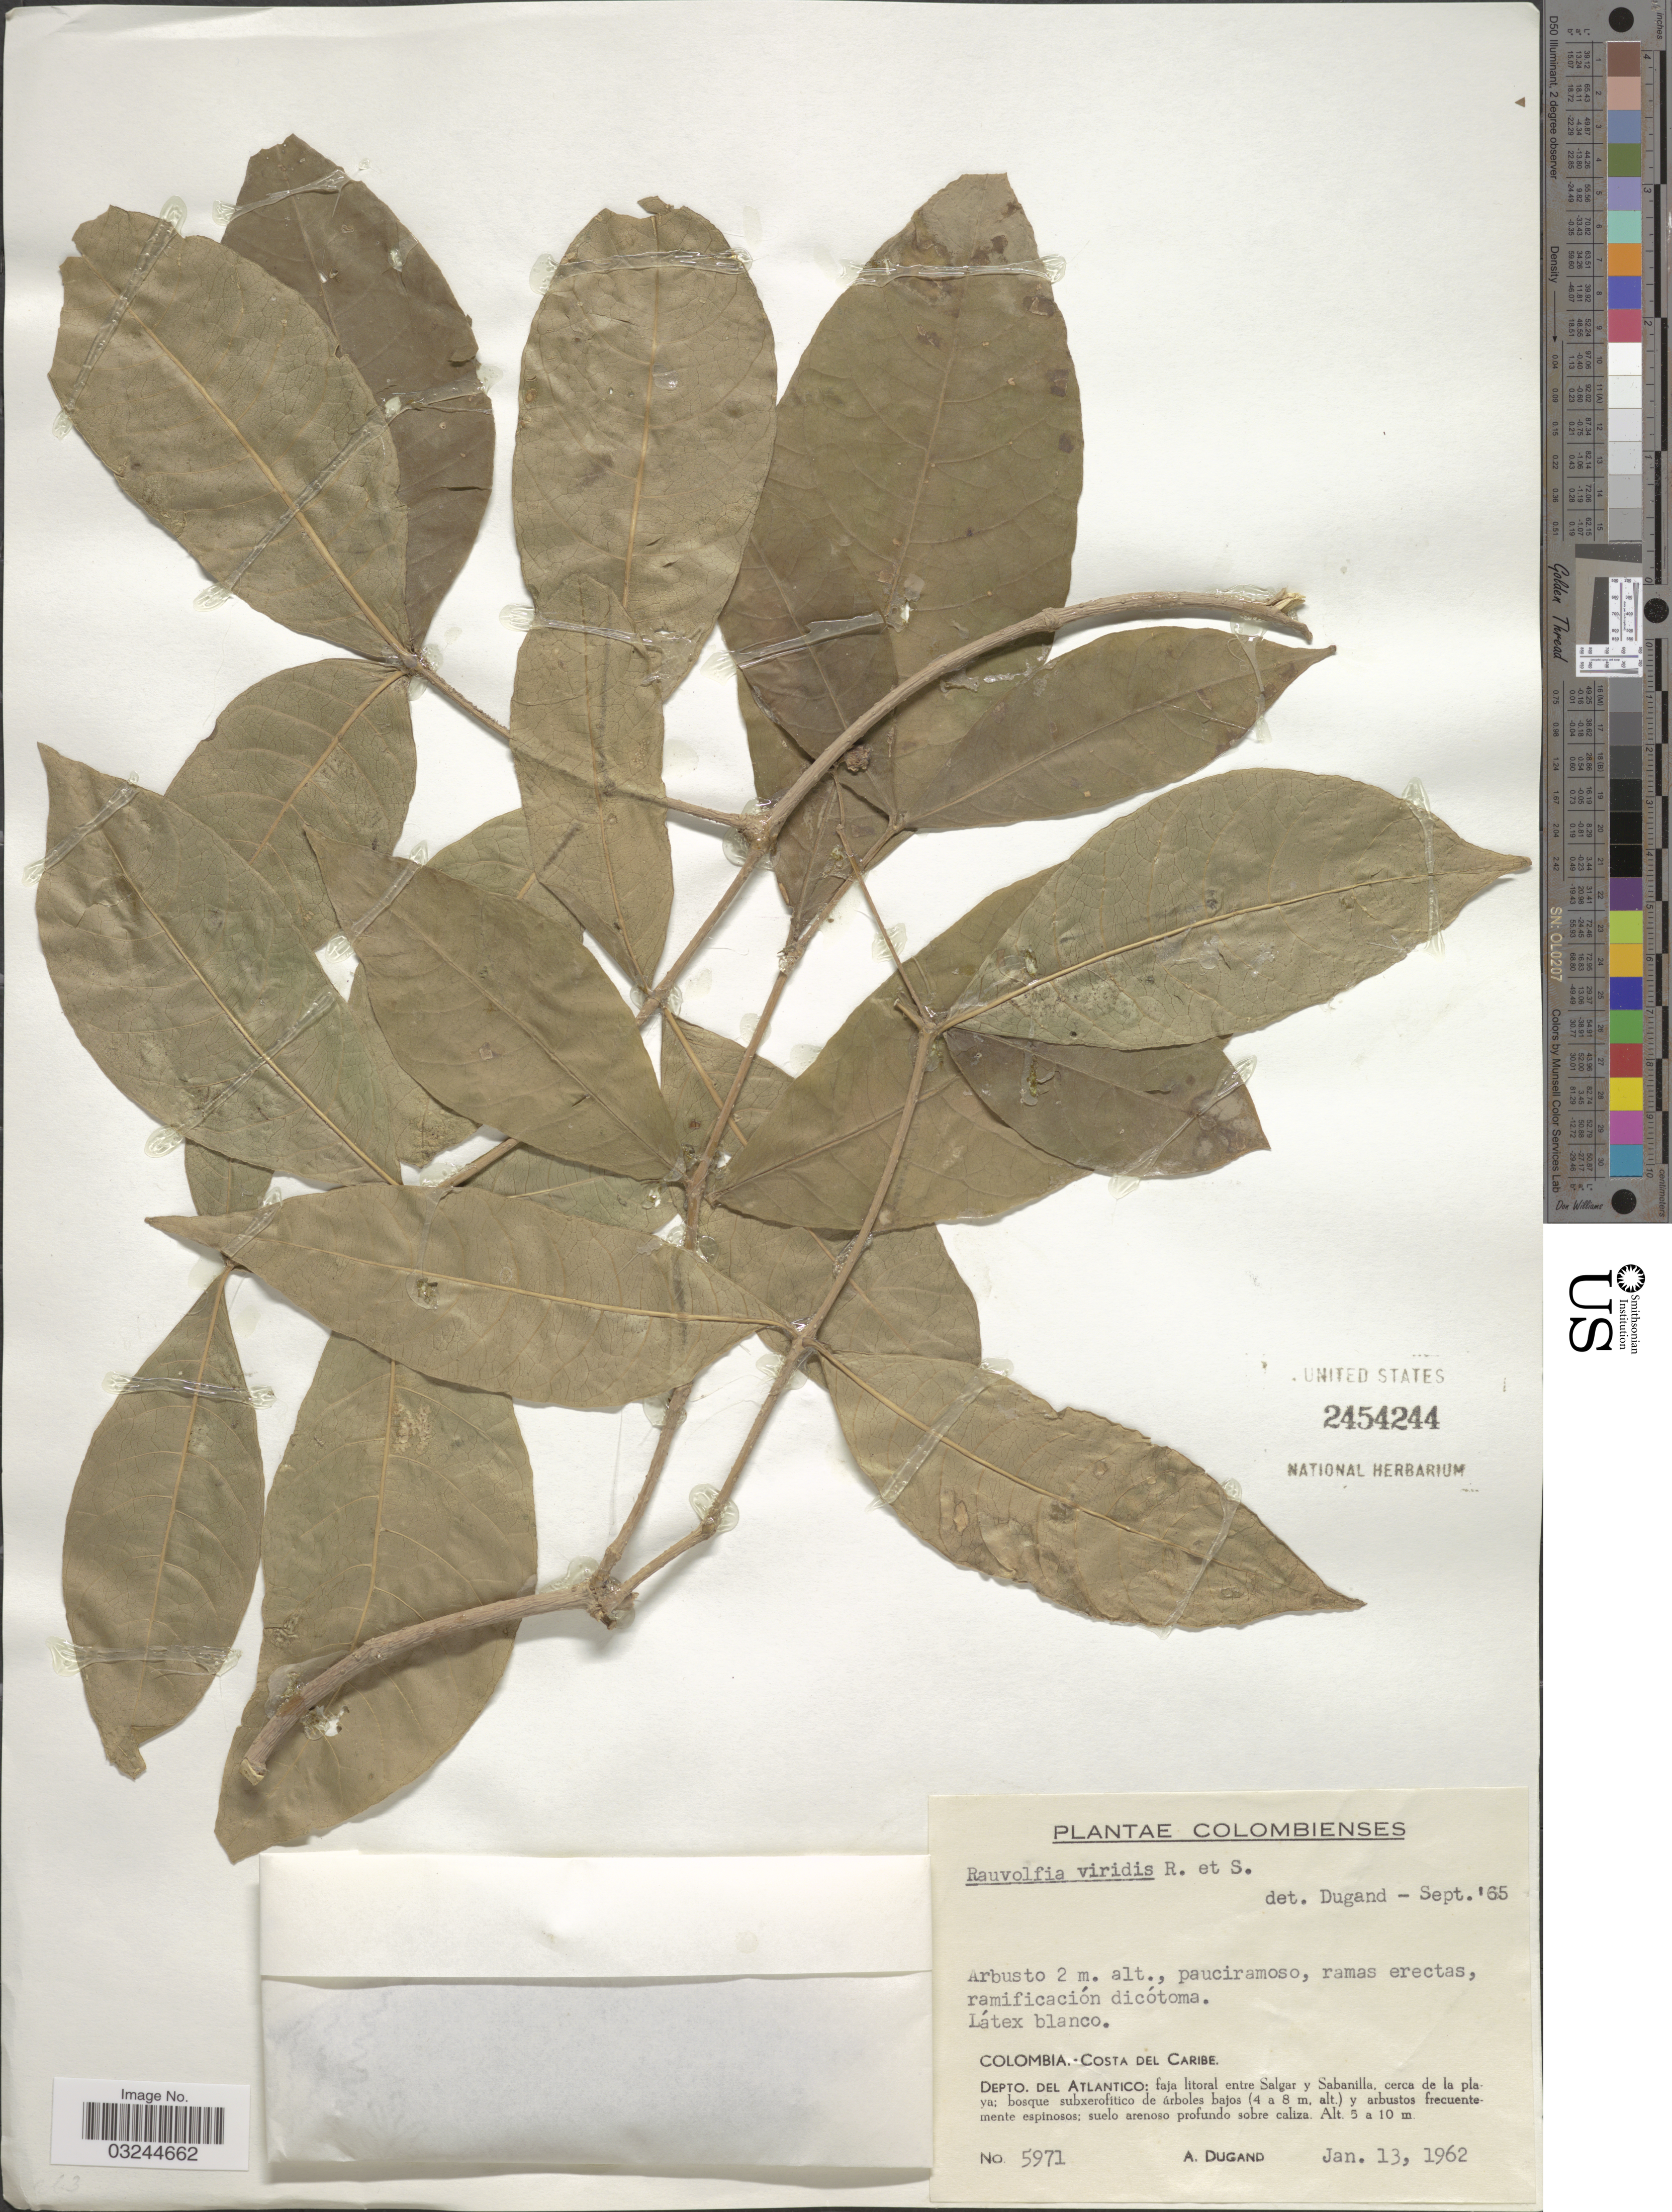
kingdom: Plantae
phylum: Tracheophyta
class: Magnoliopsida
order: Gentianales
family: Apocynaceae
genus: Rauvolfia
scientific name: Rauvolfia viridis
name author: Willd. ex Roem. & Schult.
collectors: A. Dugand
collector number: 5971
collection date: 1962-01-13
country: Colombia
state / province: Atlántico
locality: Costa del Caribe. Depto. del Atlantico: faja litoral entre Salgar y Sabanilla, cerca de la playa.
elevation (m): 5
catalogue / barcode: US 2454244